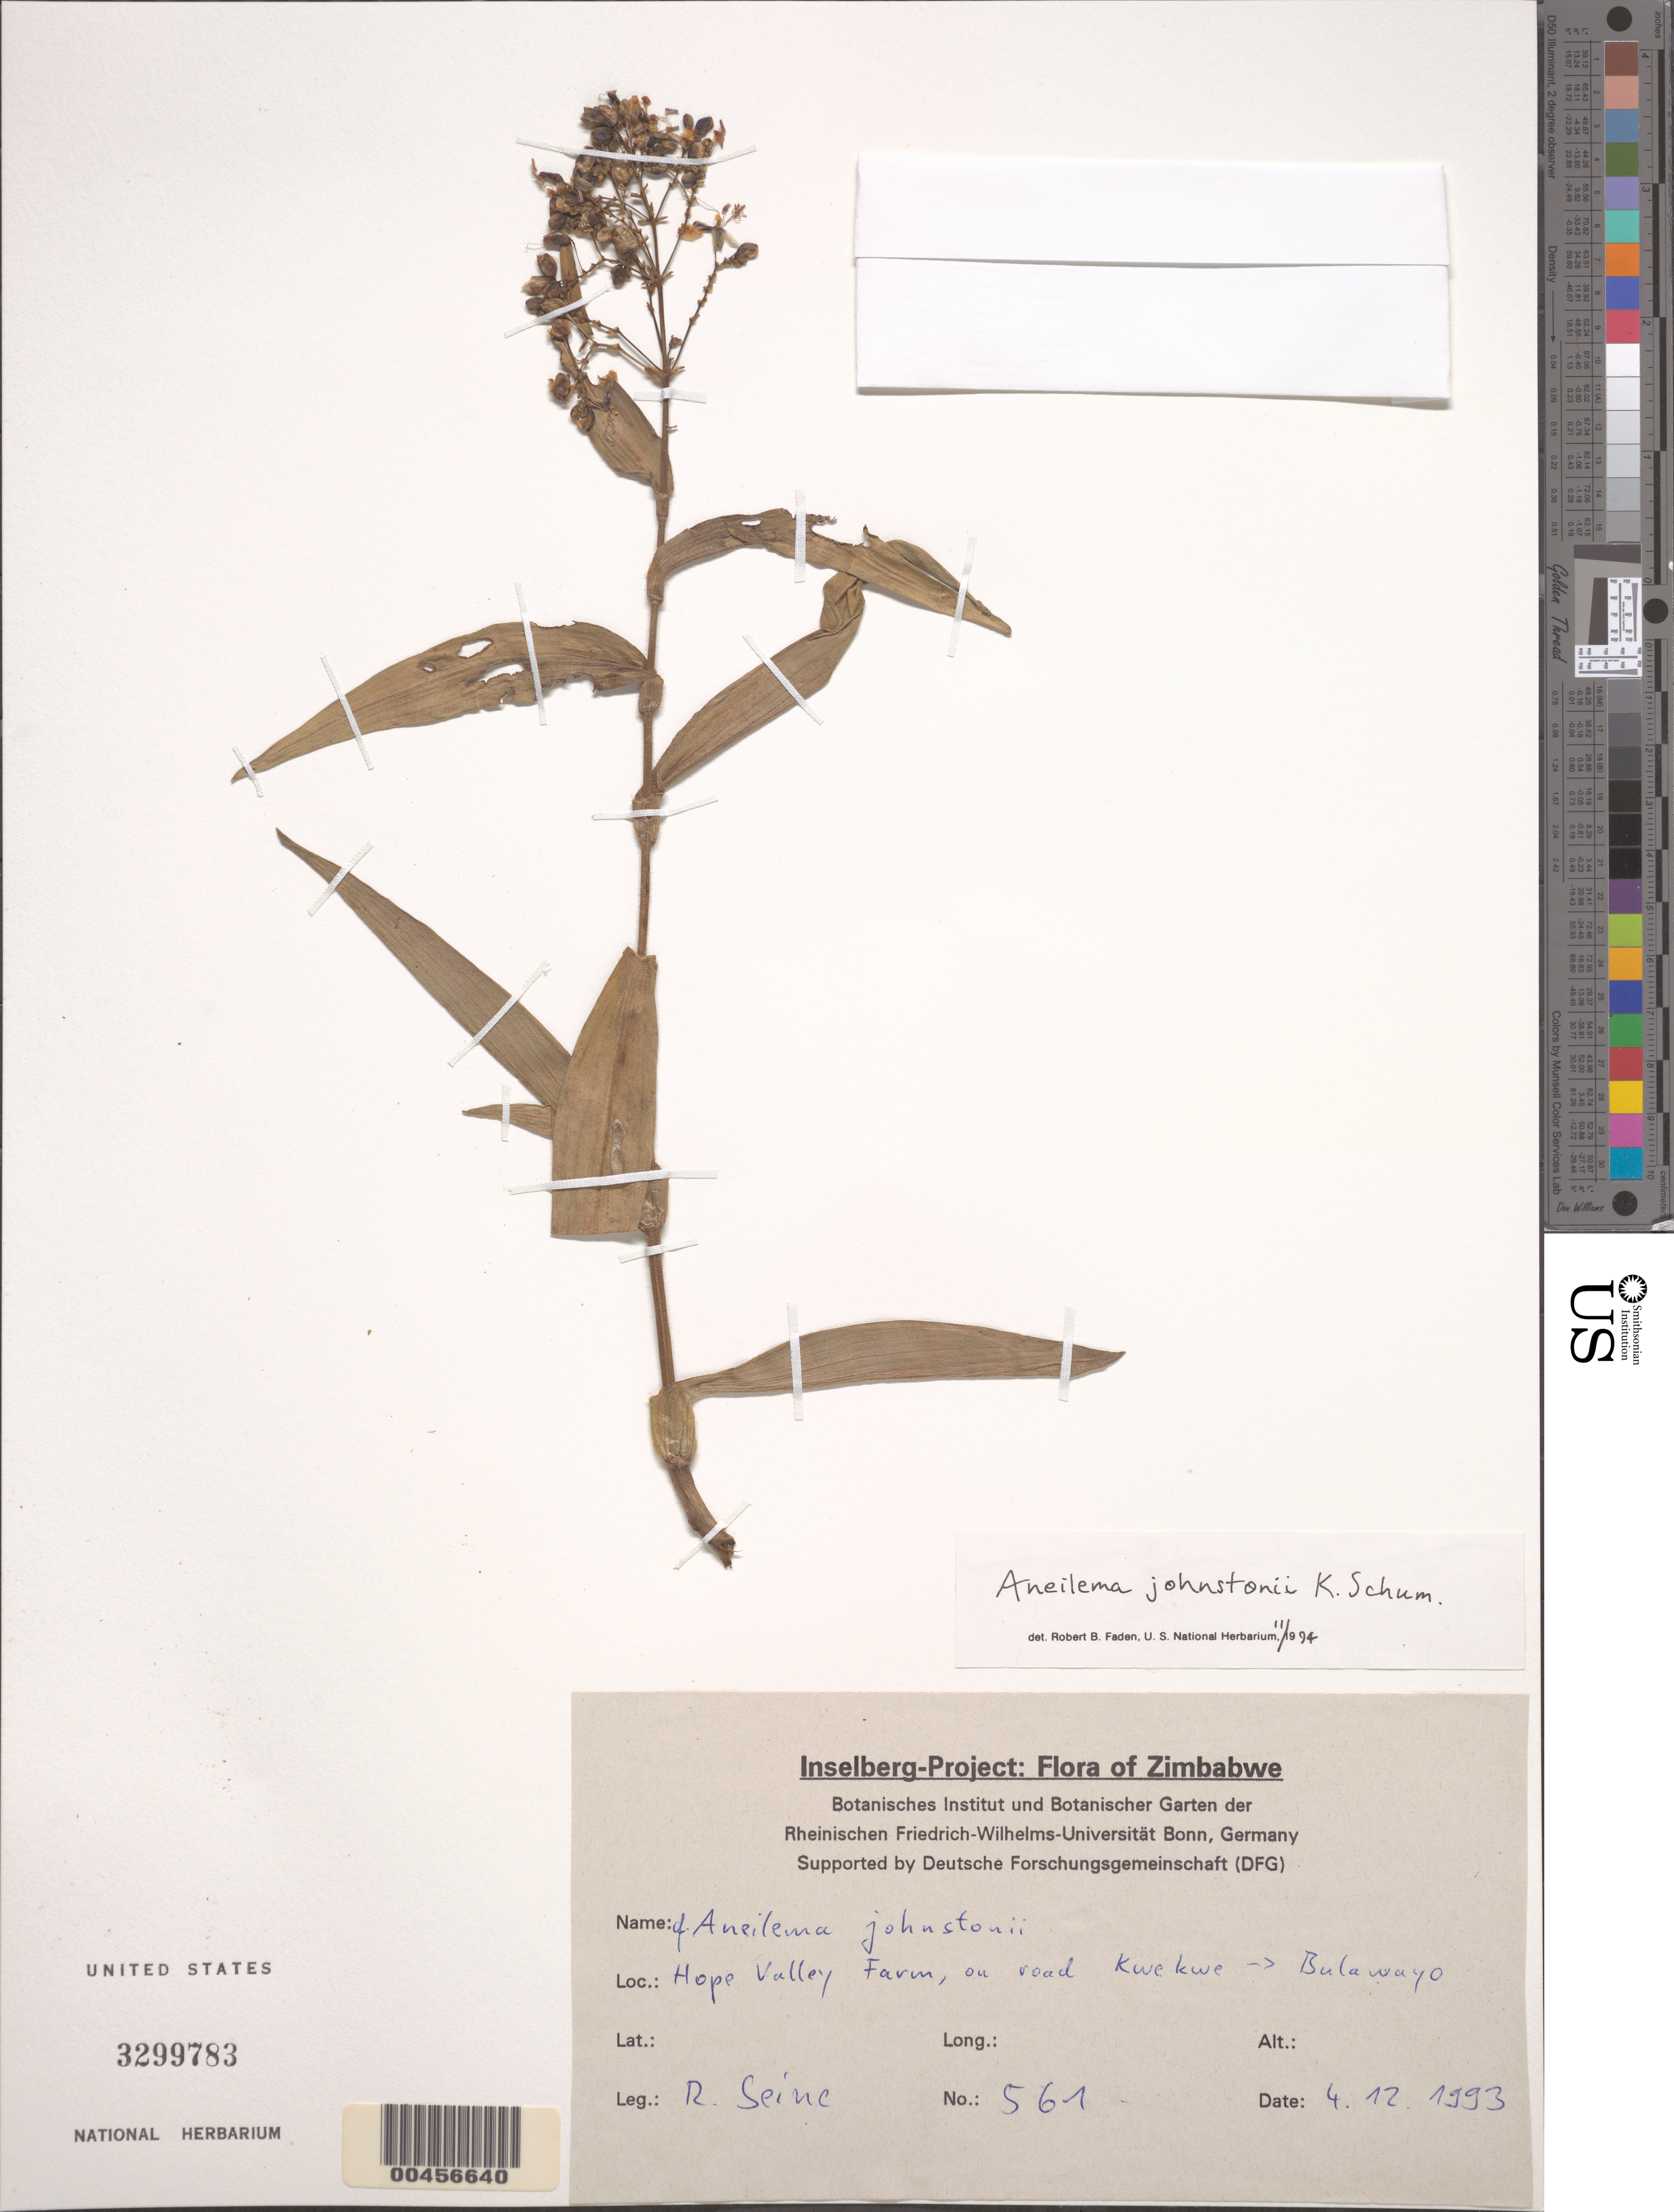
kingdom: Plantae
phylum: Tracheophyta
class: Liliopsida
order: Commelinales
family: Commelinaceae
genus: Aneilema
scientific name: Aneilema johnstonii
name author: K. Schum.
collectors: R. Seine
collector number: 561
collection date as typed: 04 Dec 1993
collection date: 1993-12-04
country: Zimbabwe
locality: Hope valley farm, road from kwekwe to bulawayo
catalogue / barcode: US 3299783